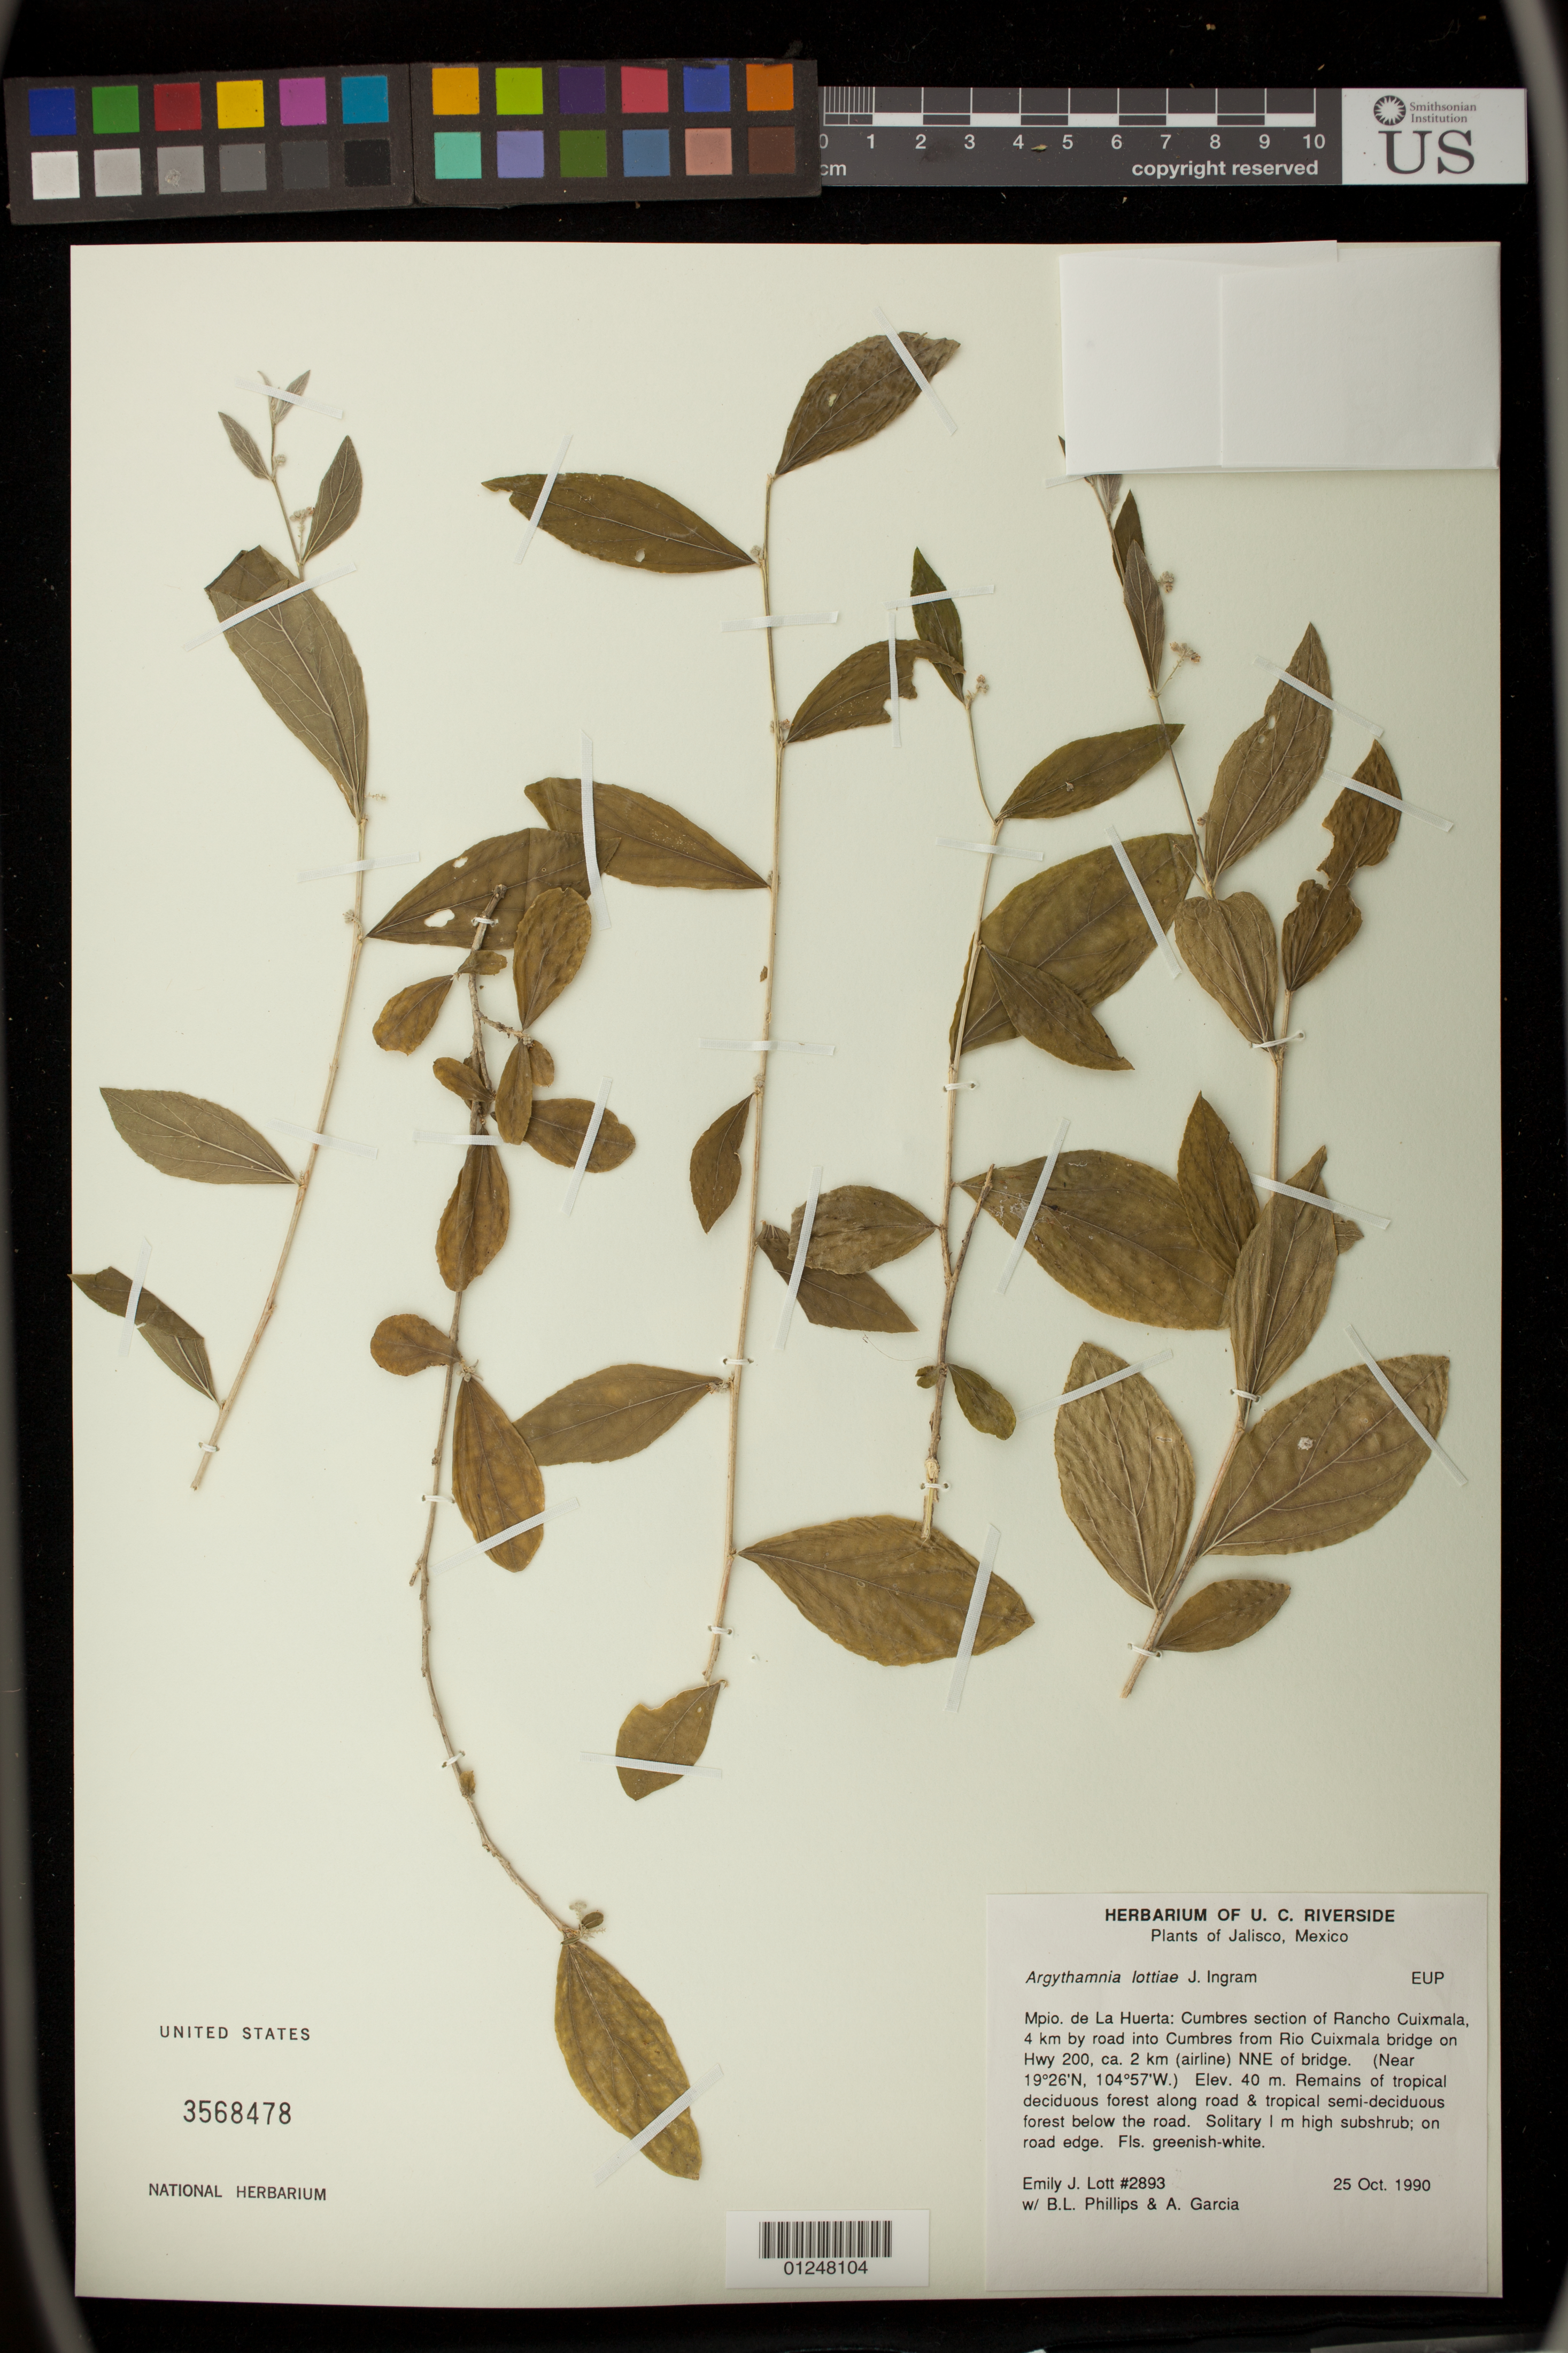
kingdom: Plantae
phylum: Tracheophyta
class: Magnoliopsida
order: Malpighiales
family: Euphorbiaceae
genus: Argythamnia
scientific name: Argythamnia lottiae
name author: Ingram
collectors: E. J. Lott, B. L. Phillips & A. Garcia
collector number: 2893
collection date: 1990-10-25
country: Mexico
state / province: Jalisco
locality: Mpio. de La Huerta: Cumbres section of Rancho Cuixmala, 4 km by road into Cumbres from Rio Cuixmala bridge on Hwy 200, ca. 2 km (airline) NNE of bridge.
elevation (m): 40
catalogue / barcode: US 3568478